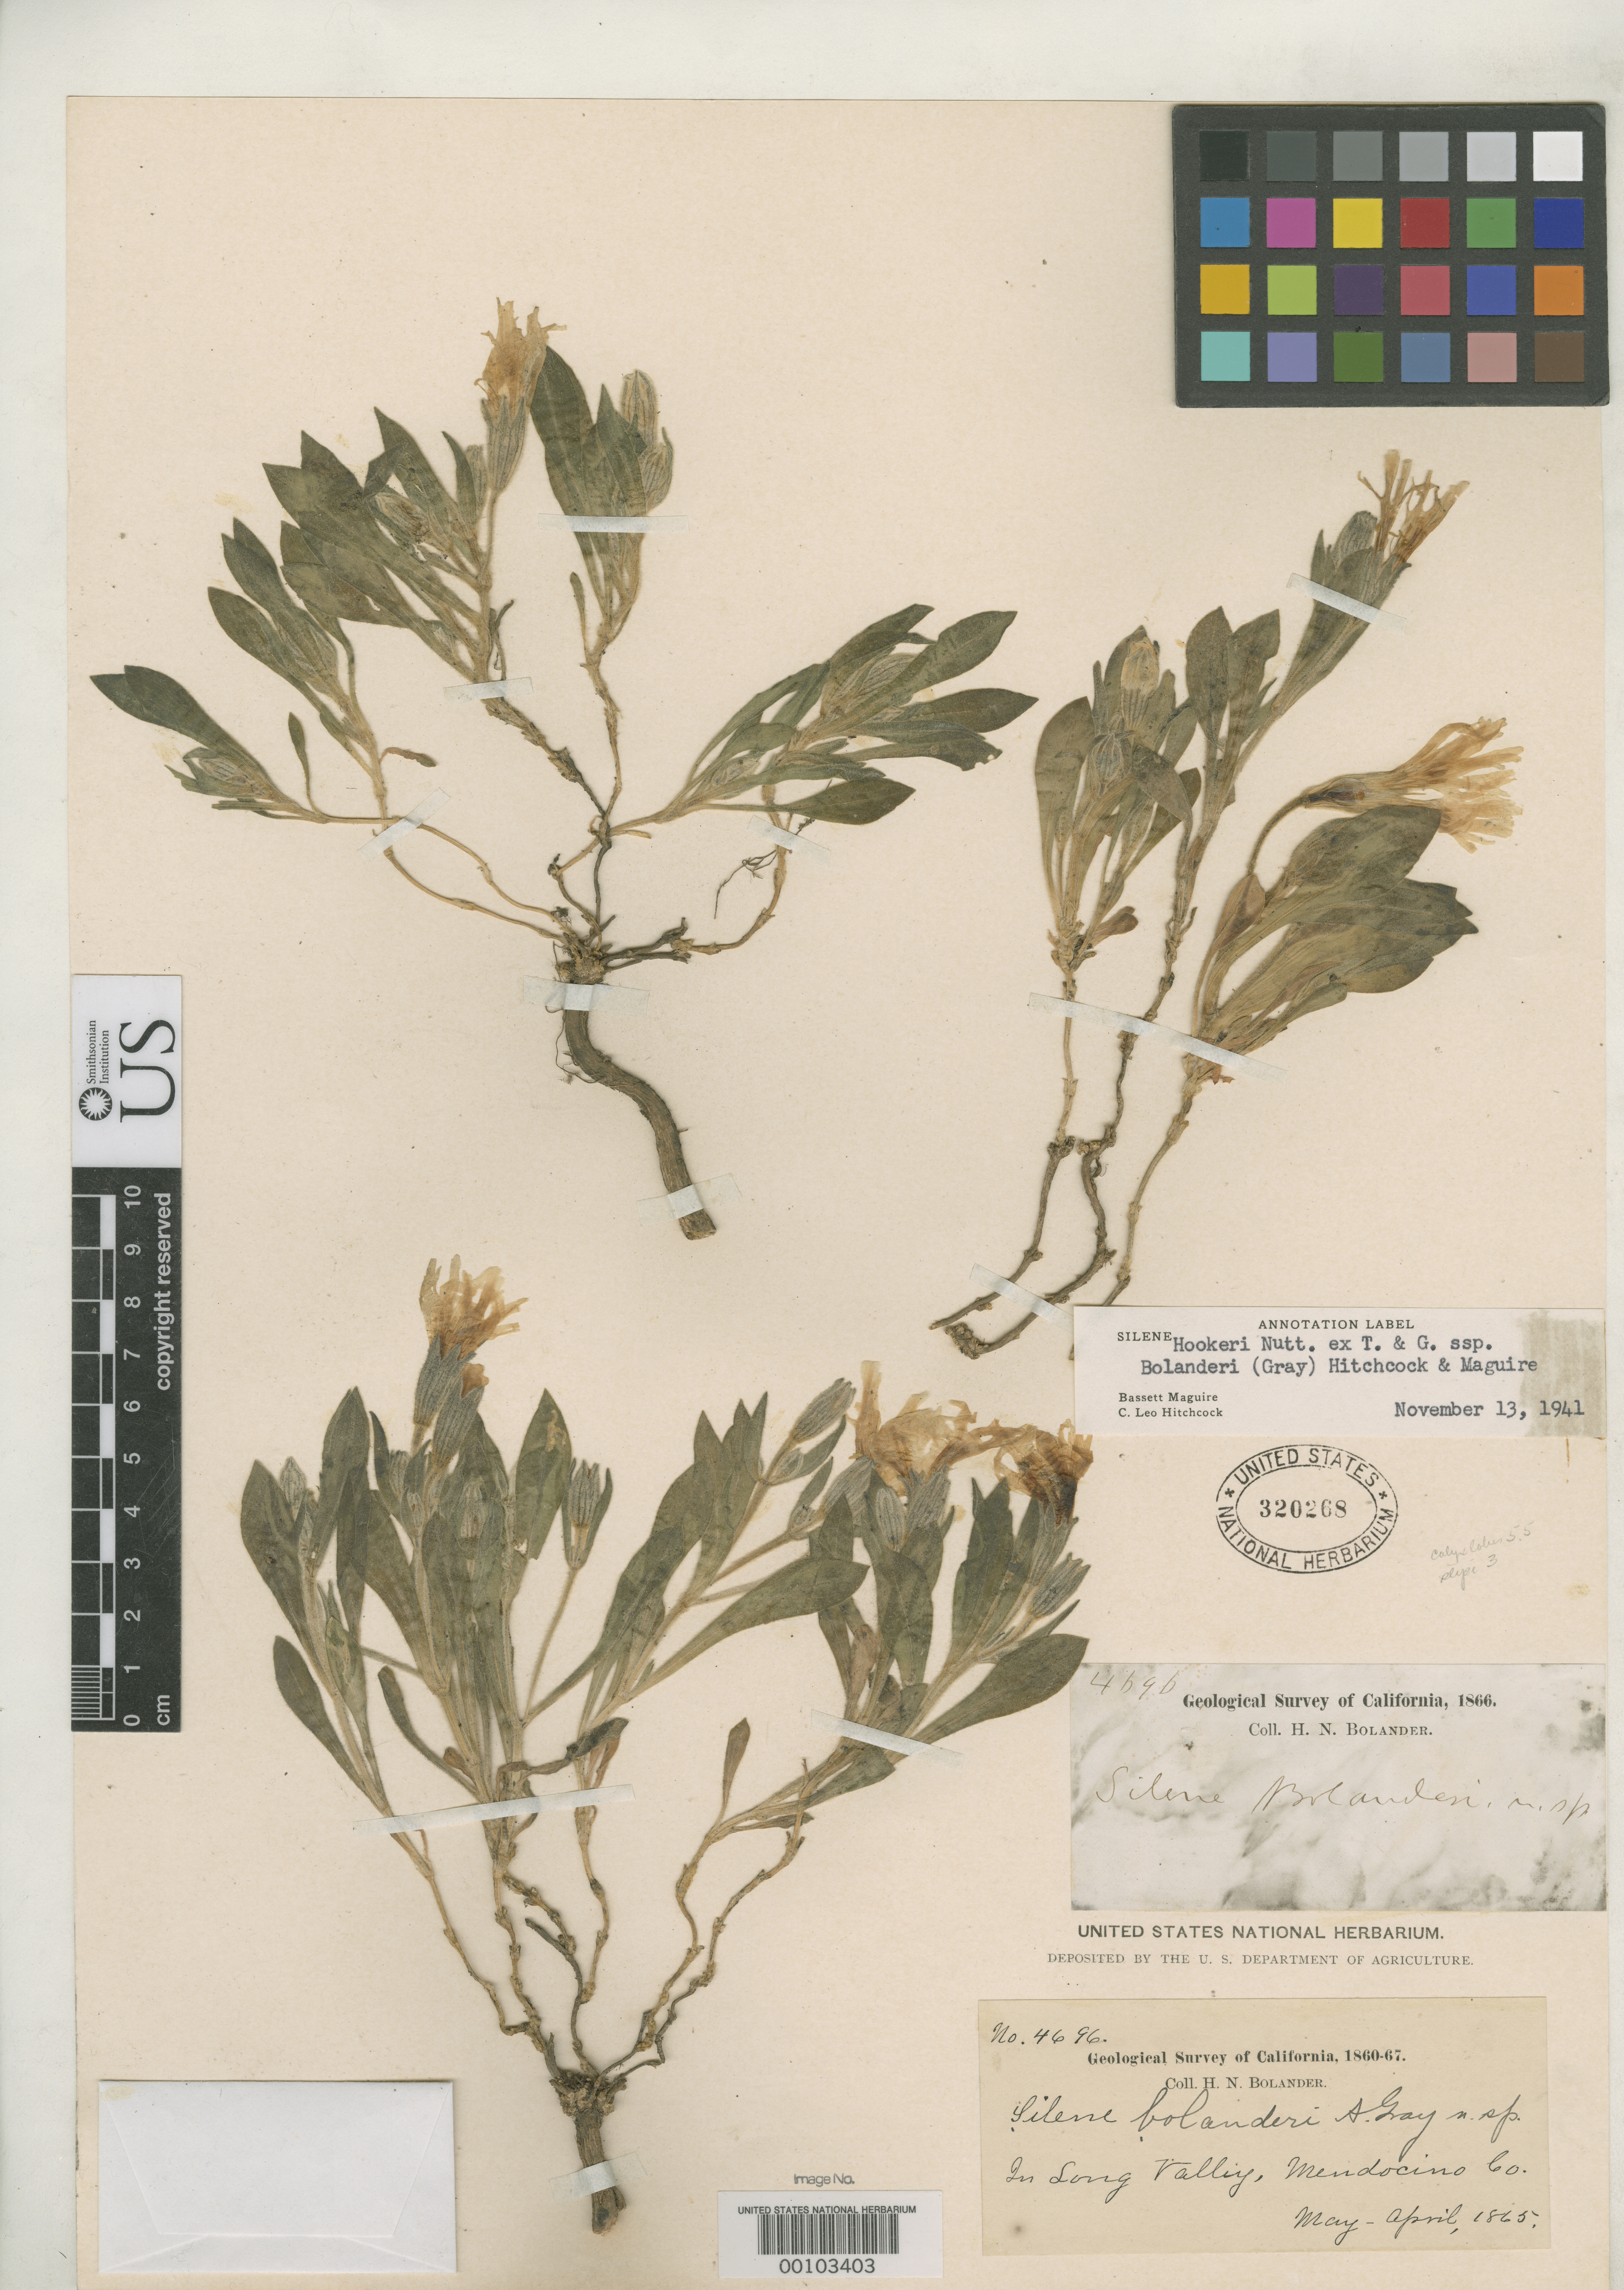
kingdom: Plantae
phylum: Tracheophyta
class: Magnoliopsida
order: Caryophyllales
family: Caryophyllaceae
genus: Silene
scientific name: Silene bolanderi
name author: A. Gray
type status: Type Collection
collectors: H. Bolander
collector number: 4696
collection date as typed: Apr 1865 to -- May 1865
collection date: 1865-04/1865-05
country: United States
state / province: California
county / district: Plumas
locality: Long Valley.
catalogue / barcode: US 320268